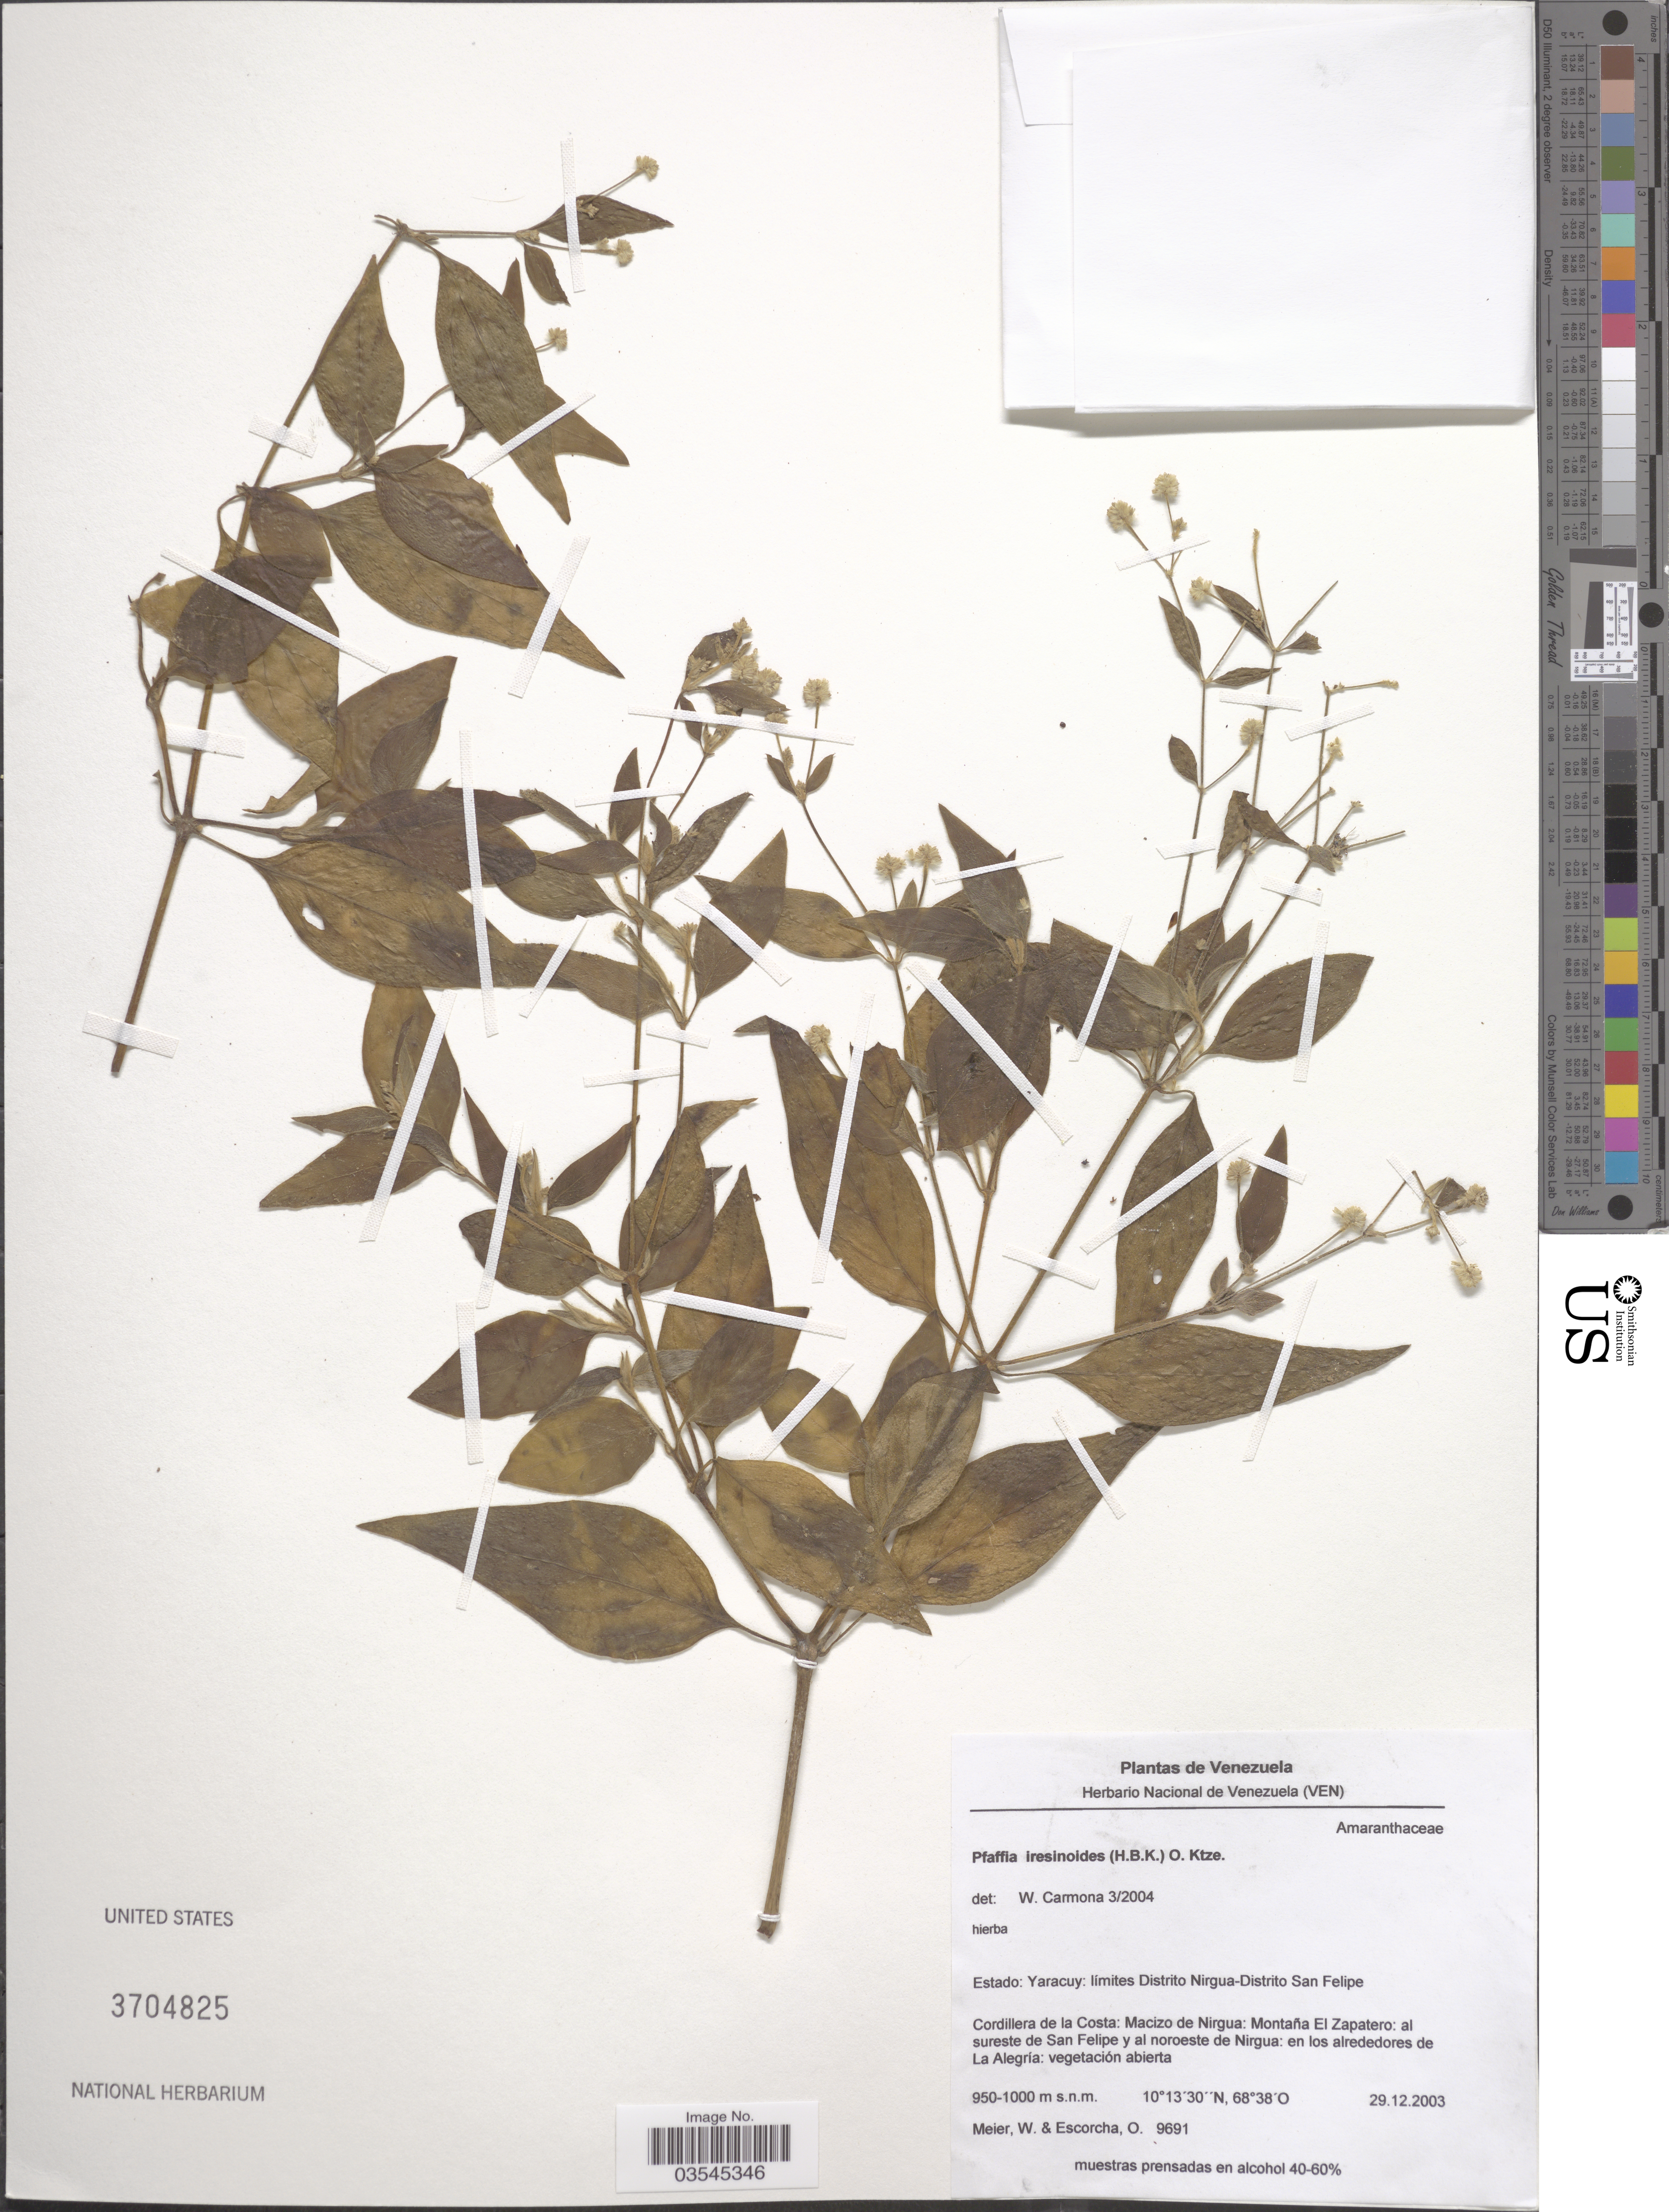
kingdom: Plantae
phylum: Tracheophyta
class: Magnoliopsida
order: Caryophyllales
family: Amaranthaceae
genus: Pfaffia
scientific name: Pfaffia iresinoides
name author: (Kunth) Spreng.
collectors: W. Meier & O. Escorcha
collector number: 9691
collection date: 2003-12-29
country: Venezuela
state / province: Yaracuy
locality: Límites Distrito Nirgua-Distrito San Felipe. Cordillera de la Costa: Macizo de Nirgua: Montaña El Zapatero: al sureste de San Felipe y al noroeste de Nirgua: en los alrededores de La Alegría.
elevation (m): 950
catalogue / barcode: US 3704825